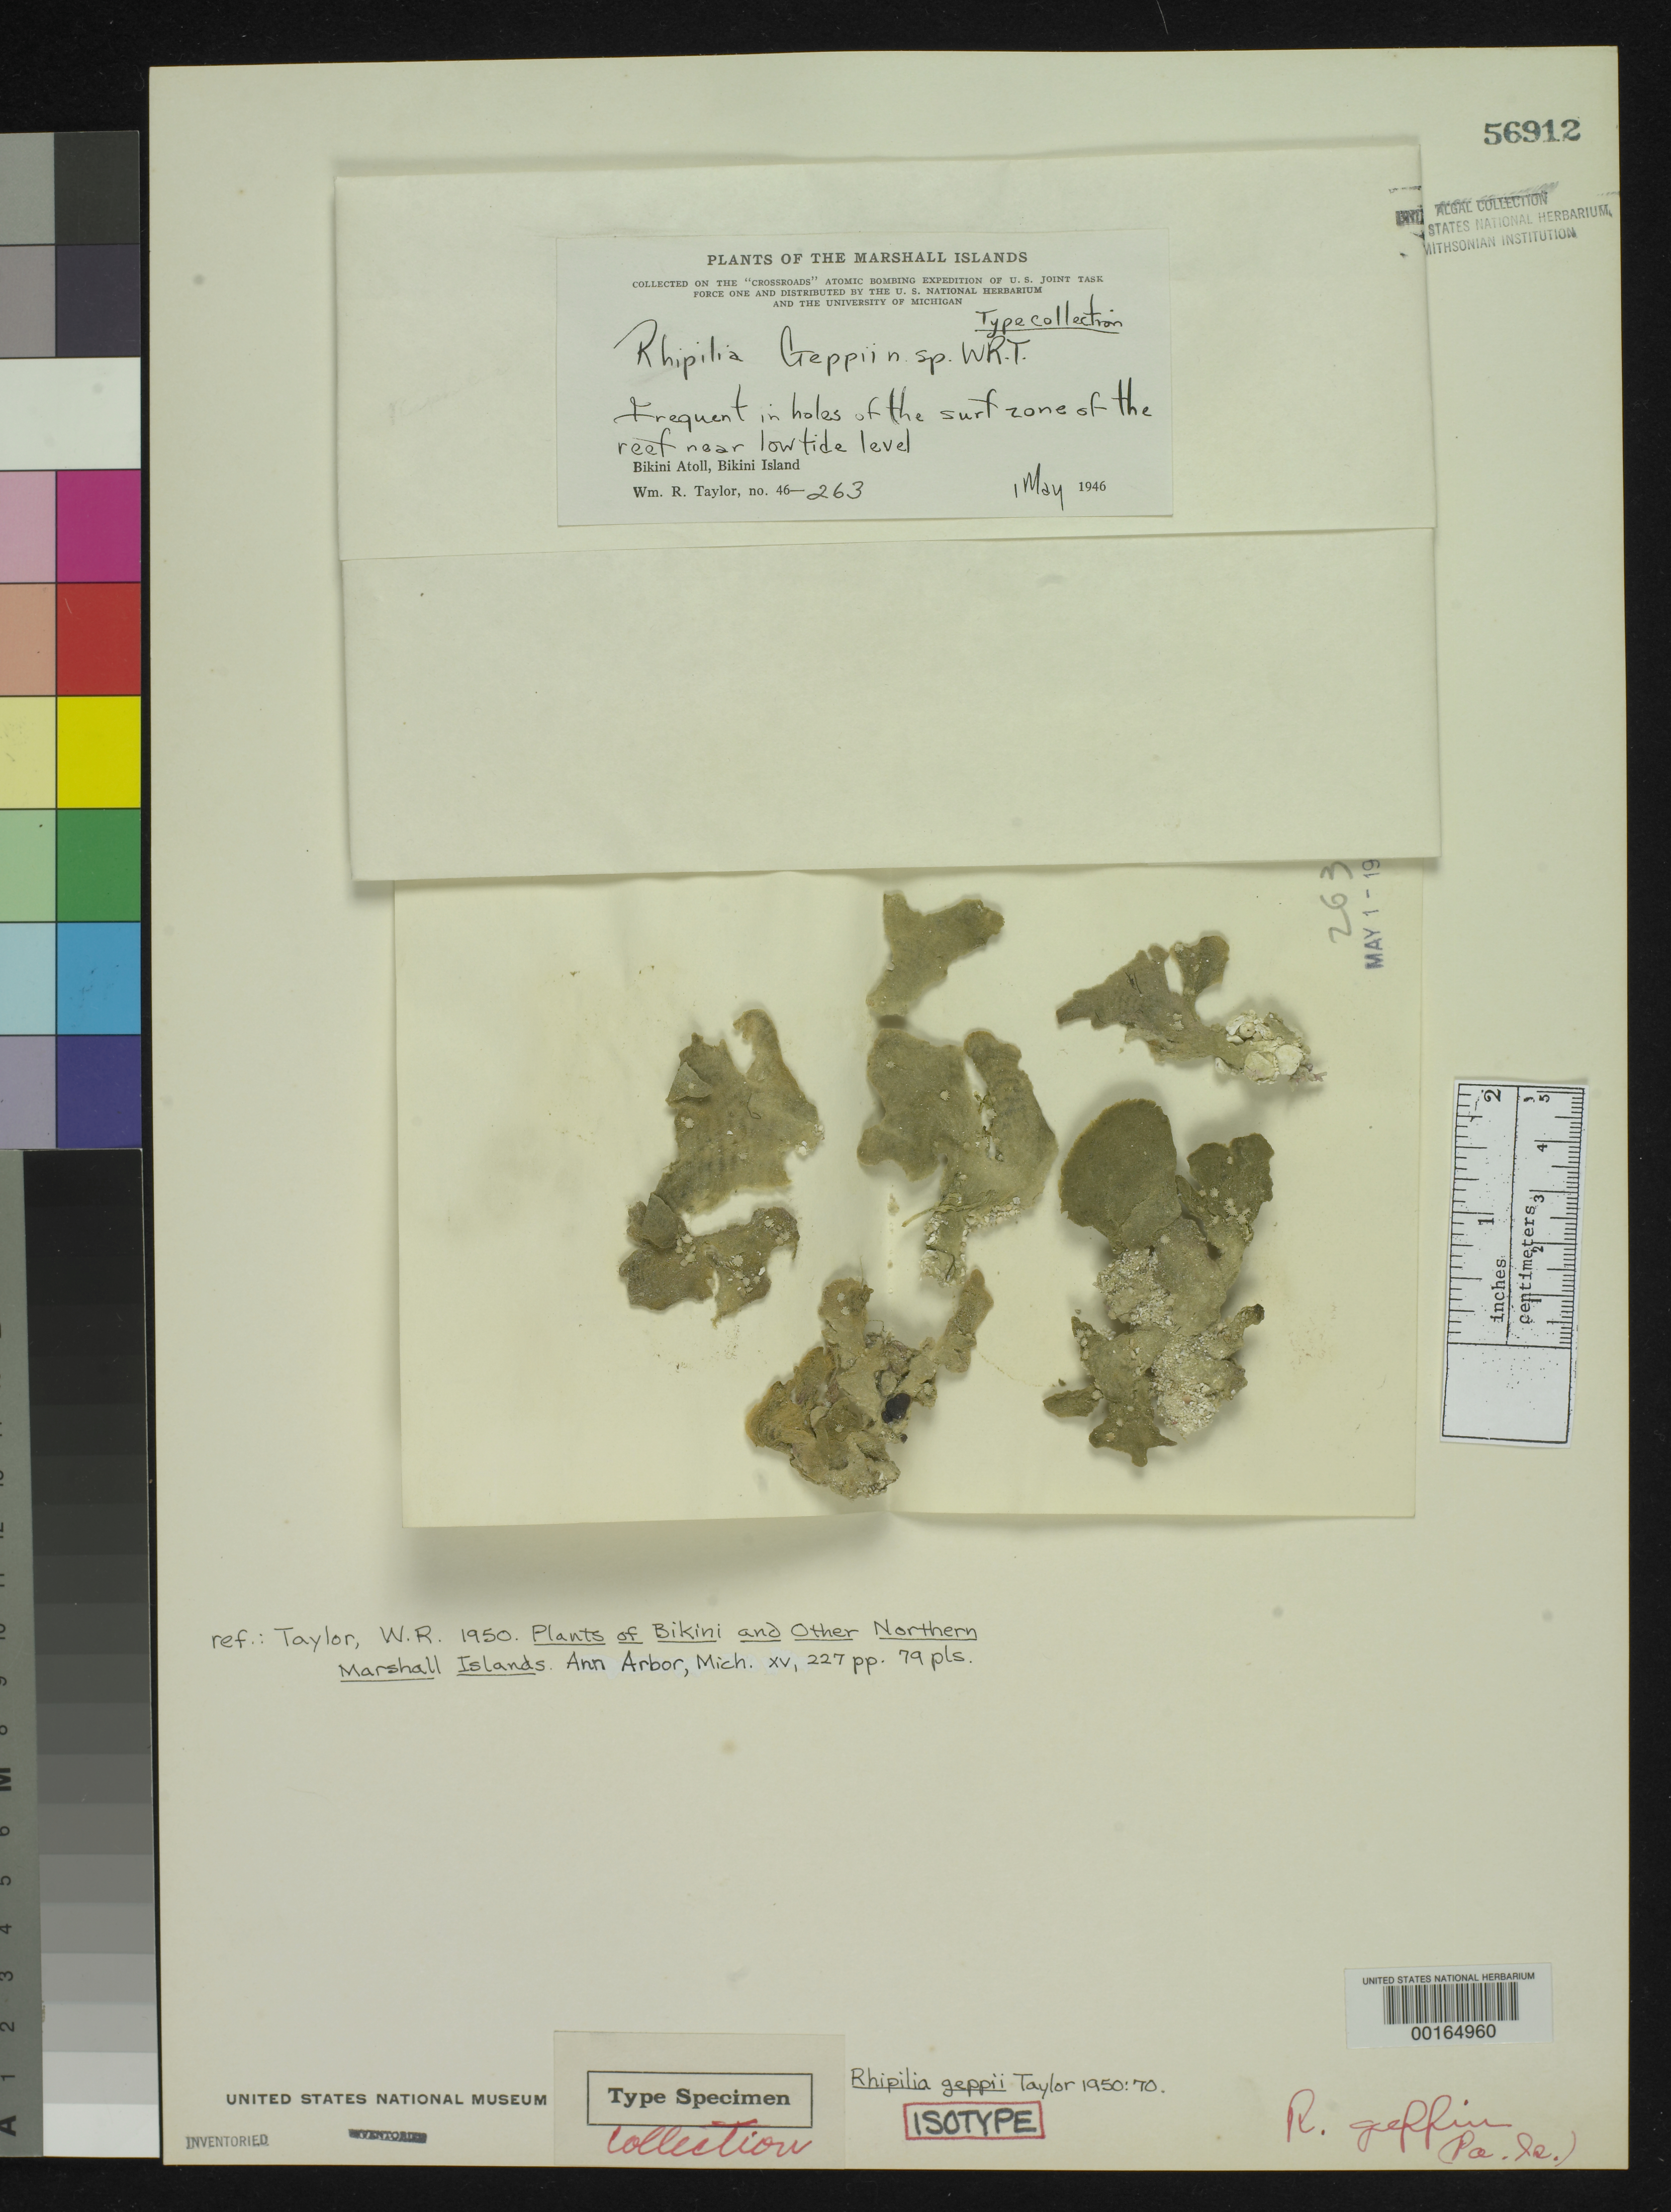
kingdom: Plantae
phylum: Chlorophyta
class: Ulvophyceae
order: Bryopsidales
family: Rhipiliaceae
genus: Rhipilia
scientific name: Rhipilia geppii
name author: W.R. Taylor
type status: Isotype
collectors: W. R. Taylor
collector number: WRT 46-263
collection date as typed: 01 May 1946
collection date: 1946-05-01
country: Marshall Islands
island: Bikini Atoll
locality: Bikini Islet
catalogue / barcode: US 56912